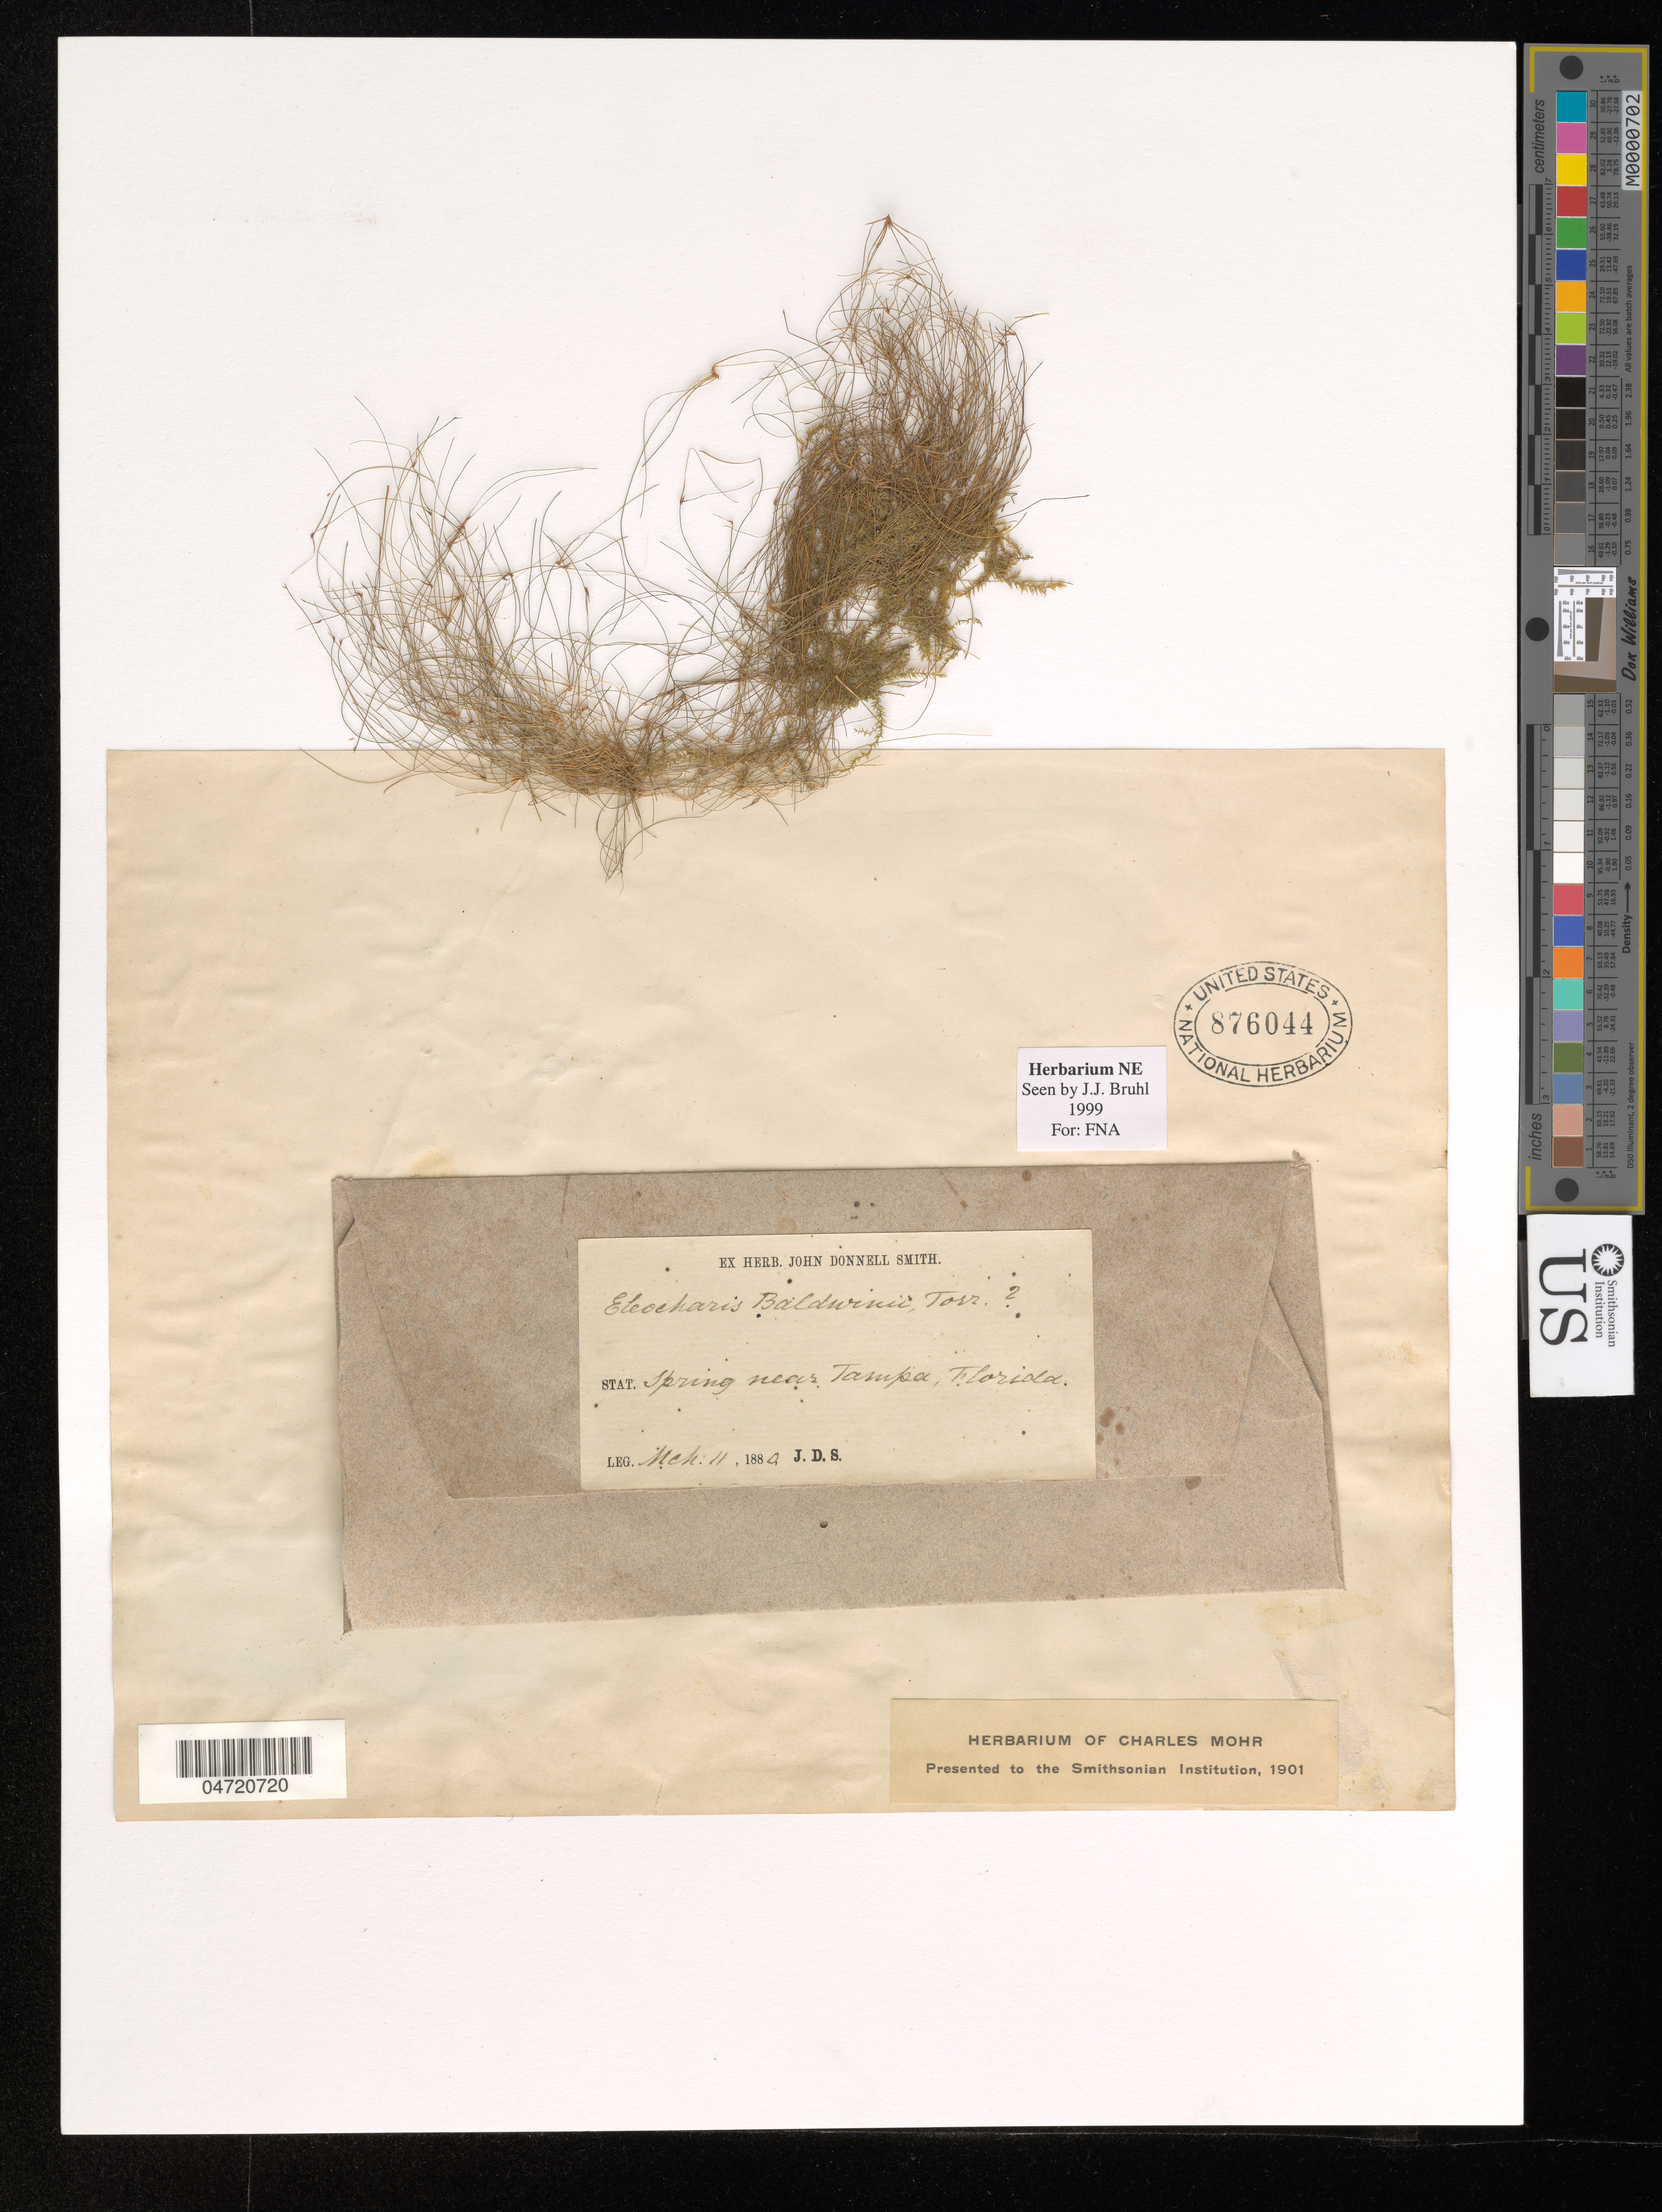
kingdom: Plantae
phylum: Tracheophyta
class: Liliopsida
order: Poales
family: Cyperaceae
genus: Eleocharis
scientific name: Eleocharis baldwinii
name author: (Torr.) Chapm.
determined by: Bruhl, J. J., (NE), University of New England (AUSTRALIA)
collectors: J. Donnell Smith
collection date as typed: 11 Mar 1880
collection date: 1880-03-11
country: United States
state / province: Florida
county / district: Hillsborough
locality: Tampa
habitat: Spring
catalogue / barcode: US 876044